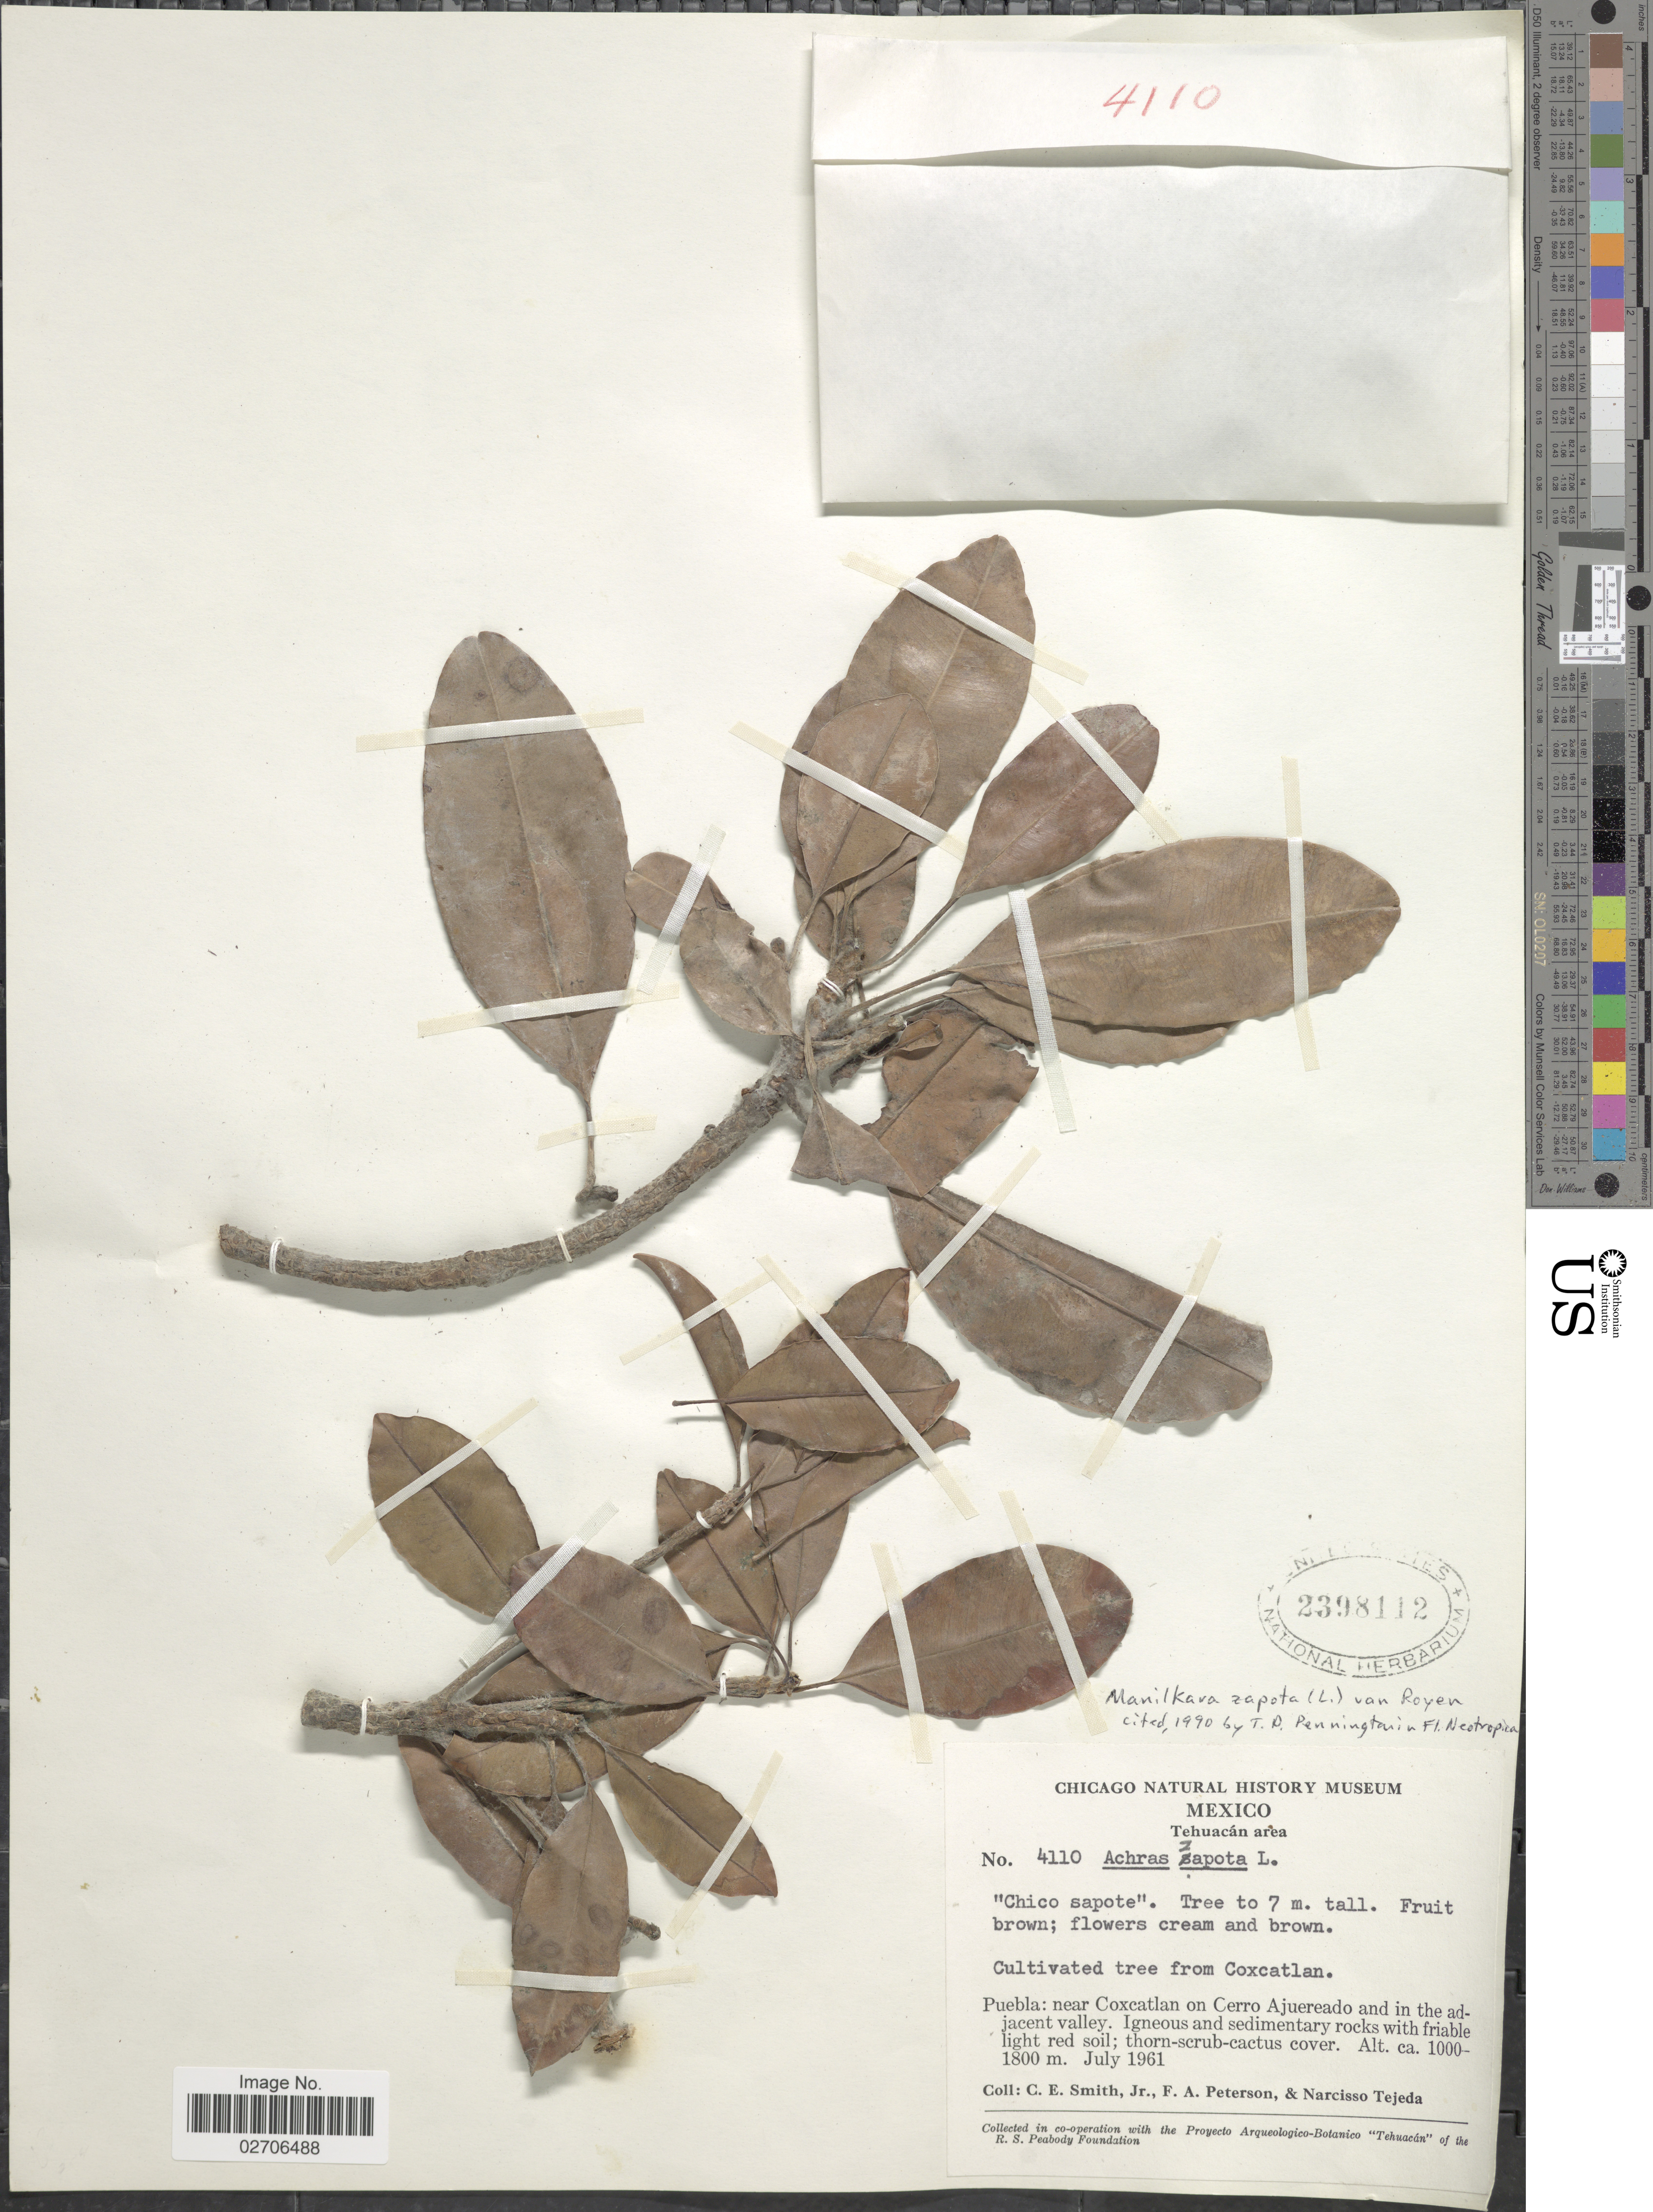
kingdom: Plantae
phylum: Tracheophyta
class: Magnoliopsida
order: Ericales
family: Sapotaceae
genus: Manilkara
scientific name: Manilkara zapota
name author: (L.) P. Royen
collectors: C. E. Smith Jr., F. A. Peterson & N. Tejeda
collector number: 4110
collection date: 1961-07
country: Mexico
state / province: Puebla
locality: Tehuacan area, Puebla: near Coxcatlan on Cerro Ajuereado and in the adjacent valley.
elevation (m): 1000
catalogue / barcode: US 2398112